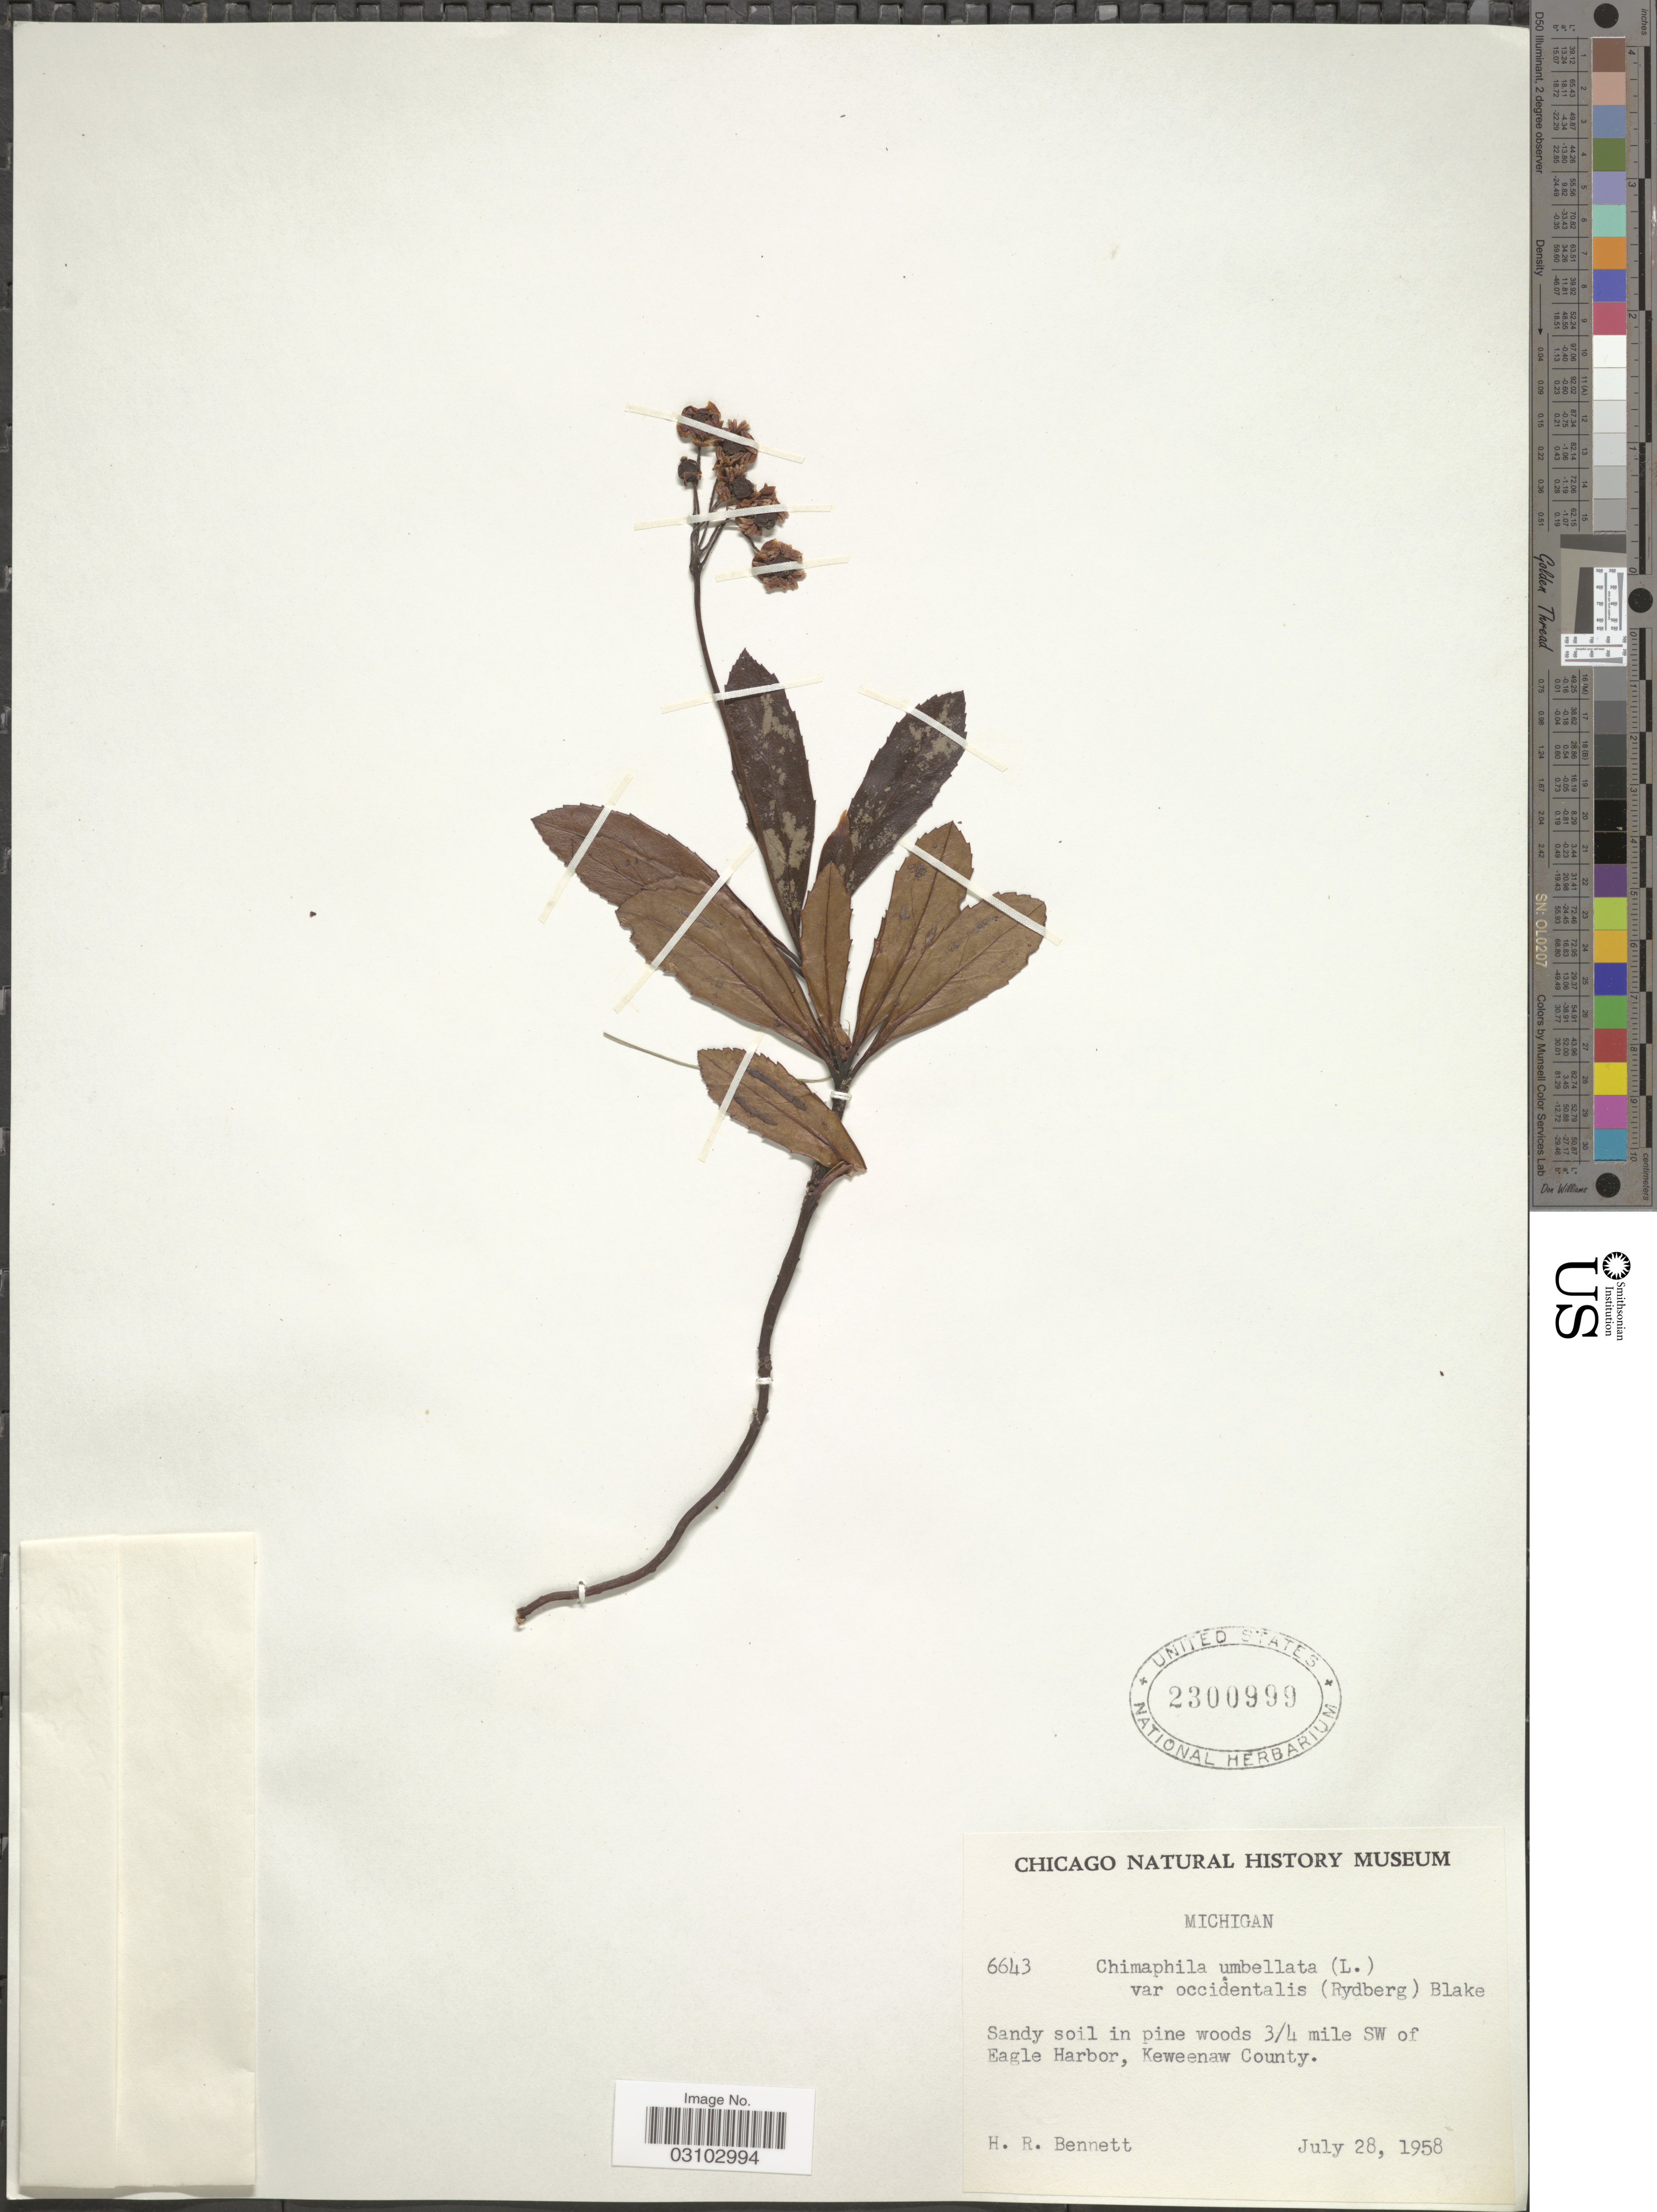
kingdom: Plantae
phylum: Tracheophyta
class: Magnoliopsida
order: Ericales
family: Ericaceae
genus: Chimaphila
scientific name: Chimaphila umbellata subsp. occidentalis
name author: (Rydb.) Hultén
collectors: H. R. Bennett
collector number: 6643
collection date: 1958-07-28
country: United States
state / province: Michigan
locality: ¾ mile SW of Eagle Harbor, Keweenaw County.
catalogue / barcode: US 2300999